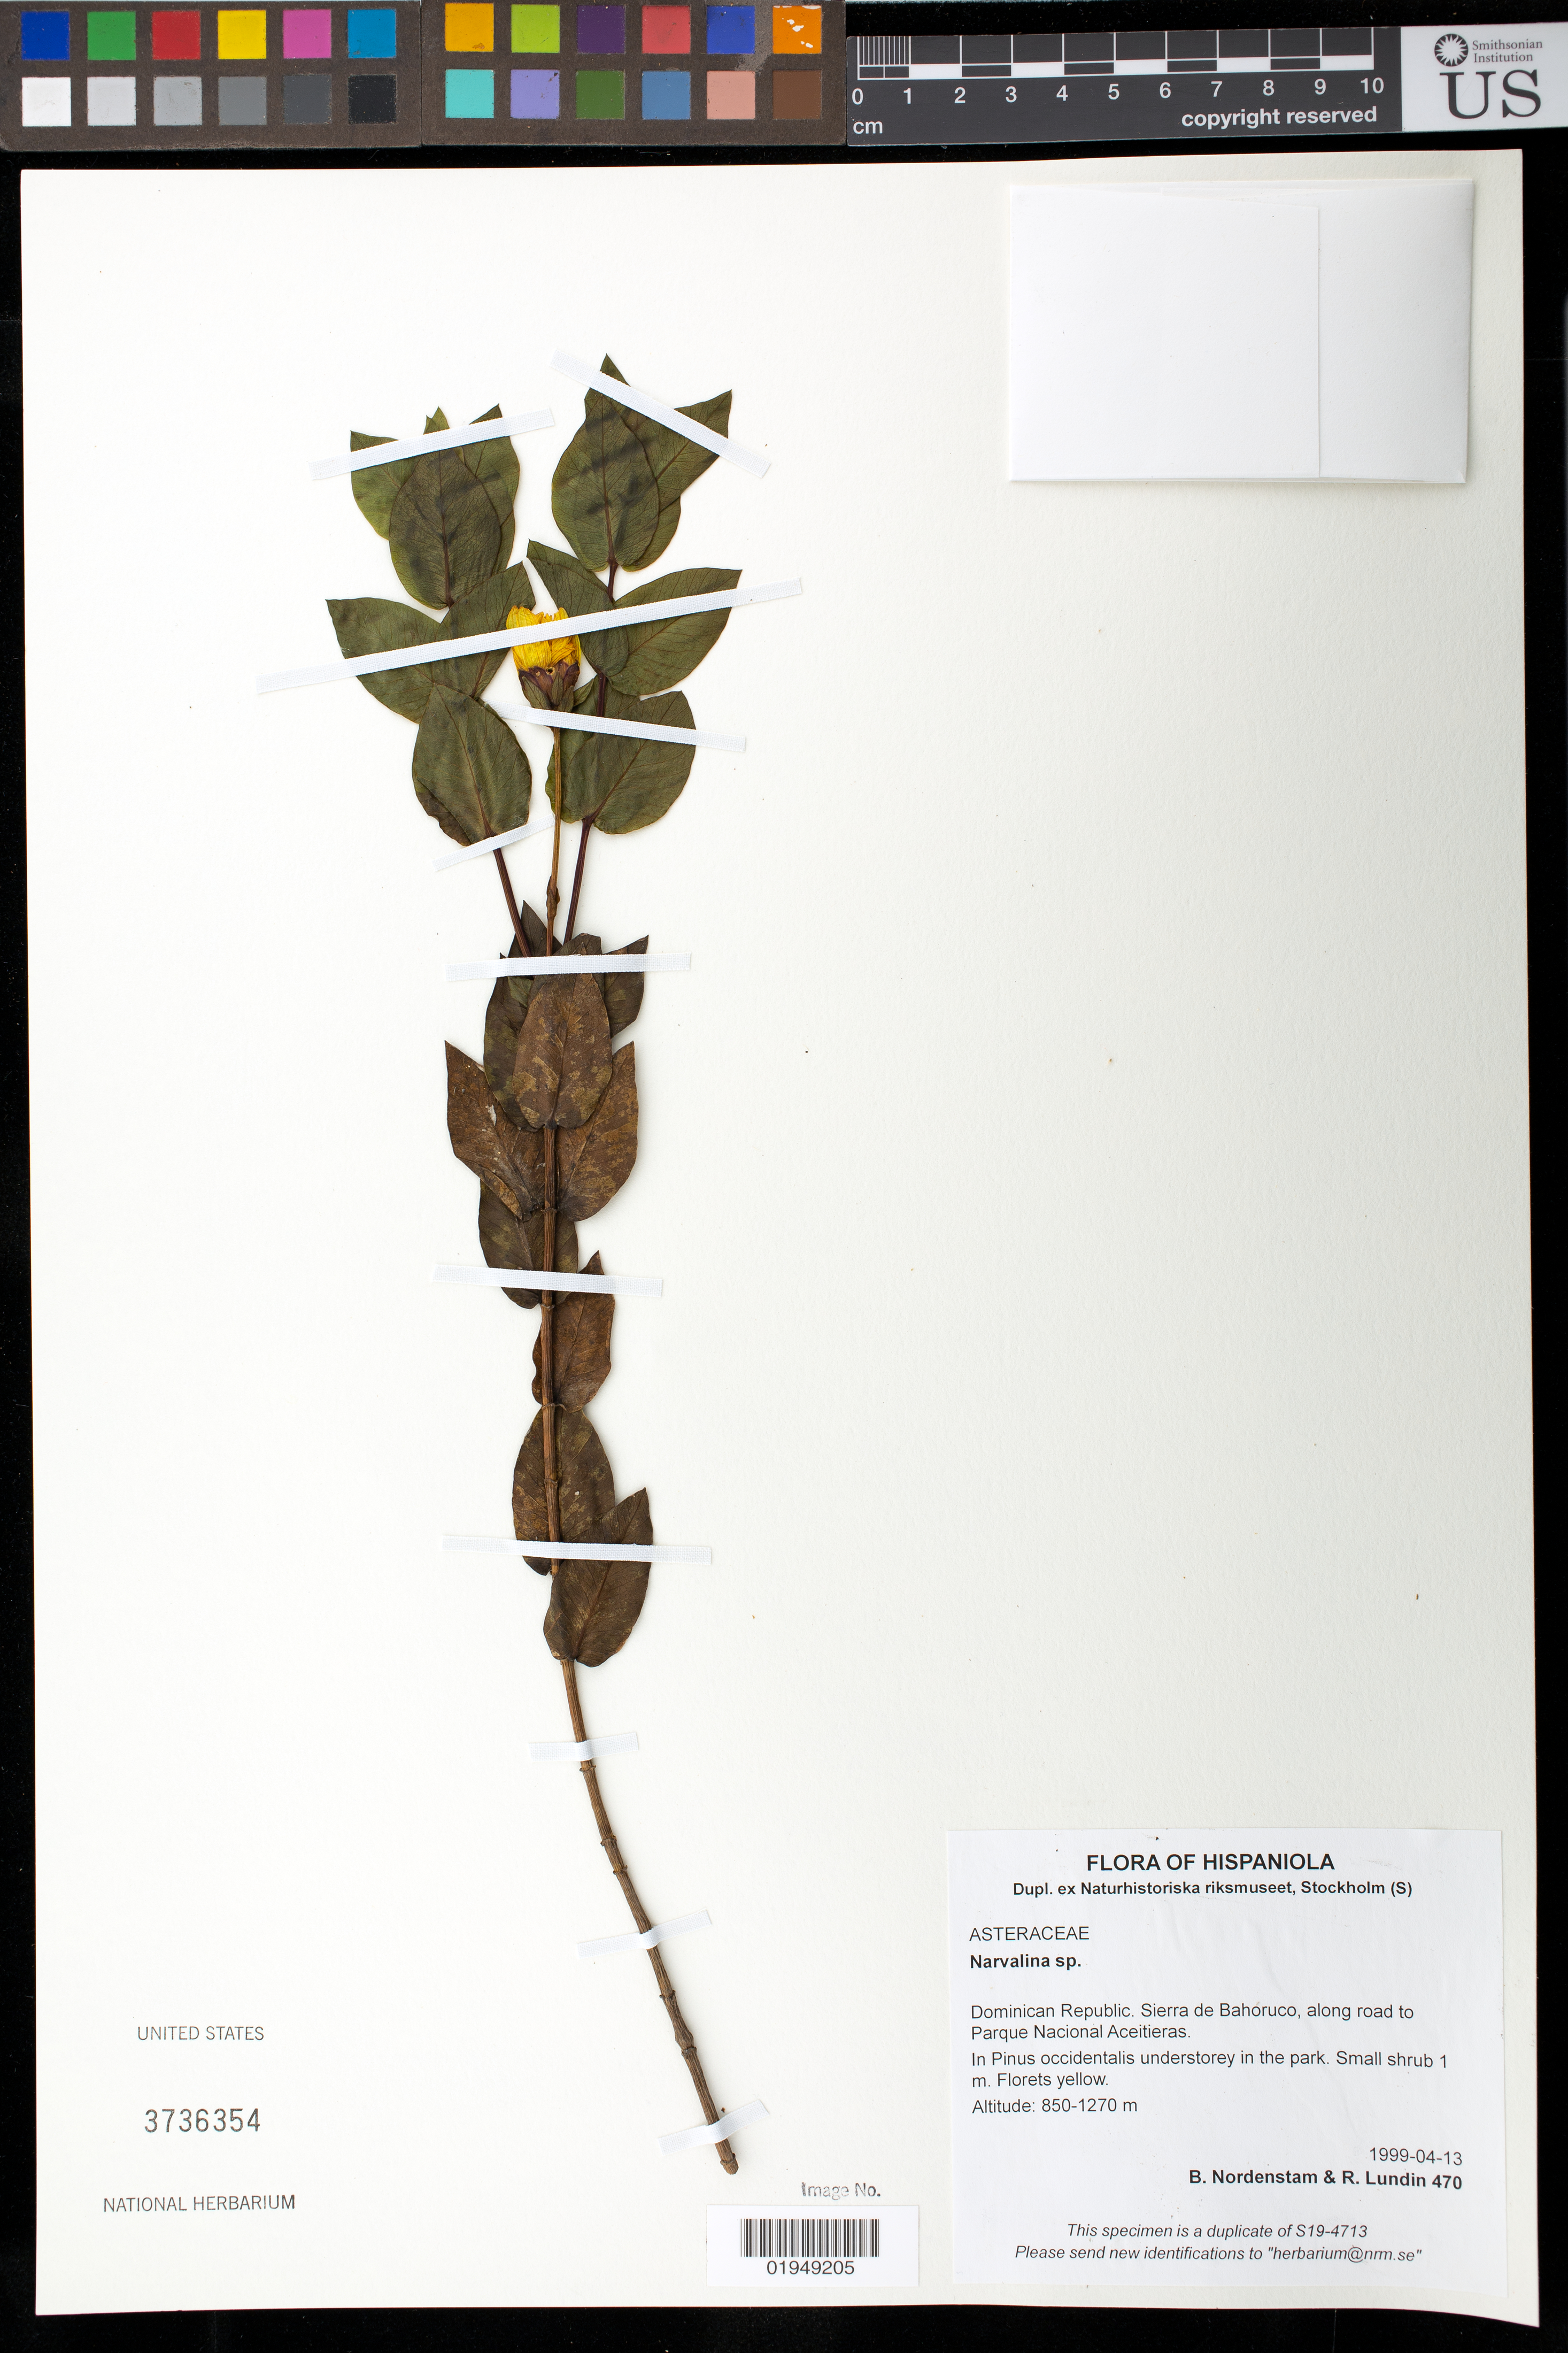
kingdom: Plantae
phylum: Tracheophyta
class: Magnoliopsida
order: Asterales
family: Asteraceae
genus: Narvalina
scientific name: Narvalina sp.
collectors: B. Nordenstam & R. Lundin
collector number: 470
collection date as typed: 1999-04-13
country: Dominican Republic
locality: Sierra de Bahoruco, along road to Parque Nacional Aceitieras.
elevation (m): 850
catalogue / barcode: US 3736354